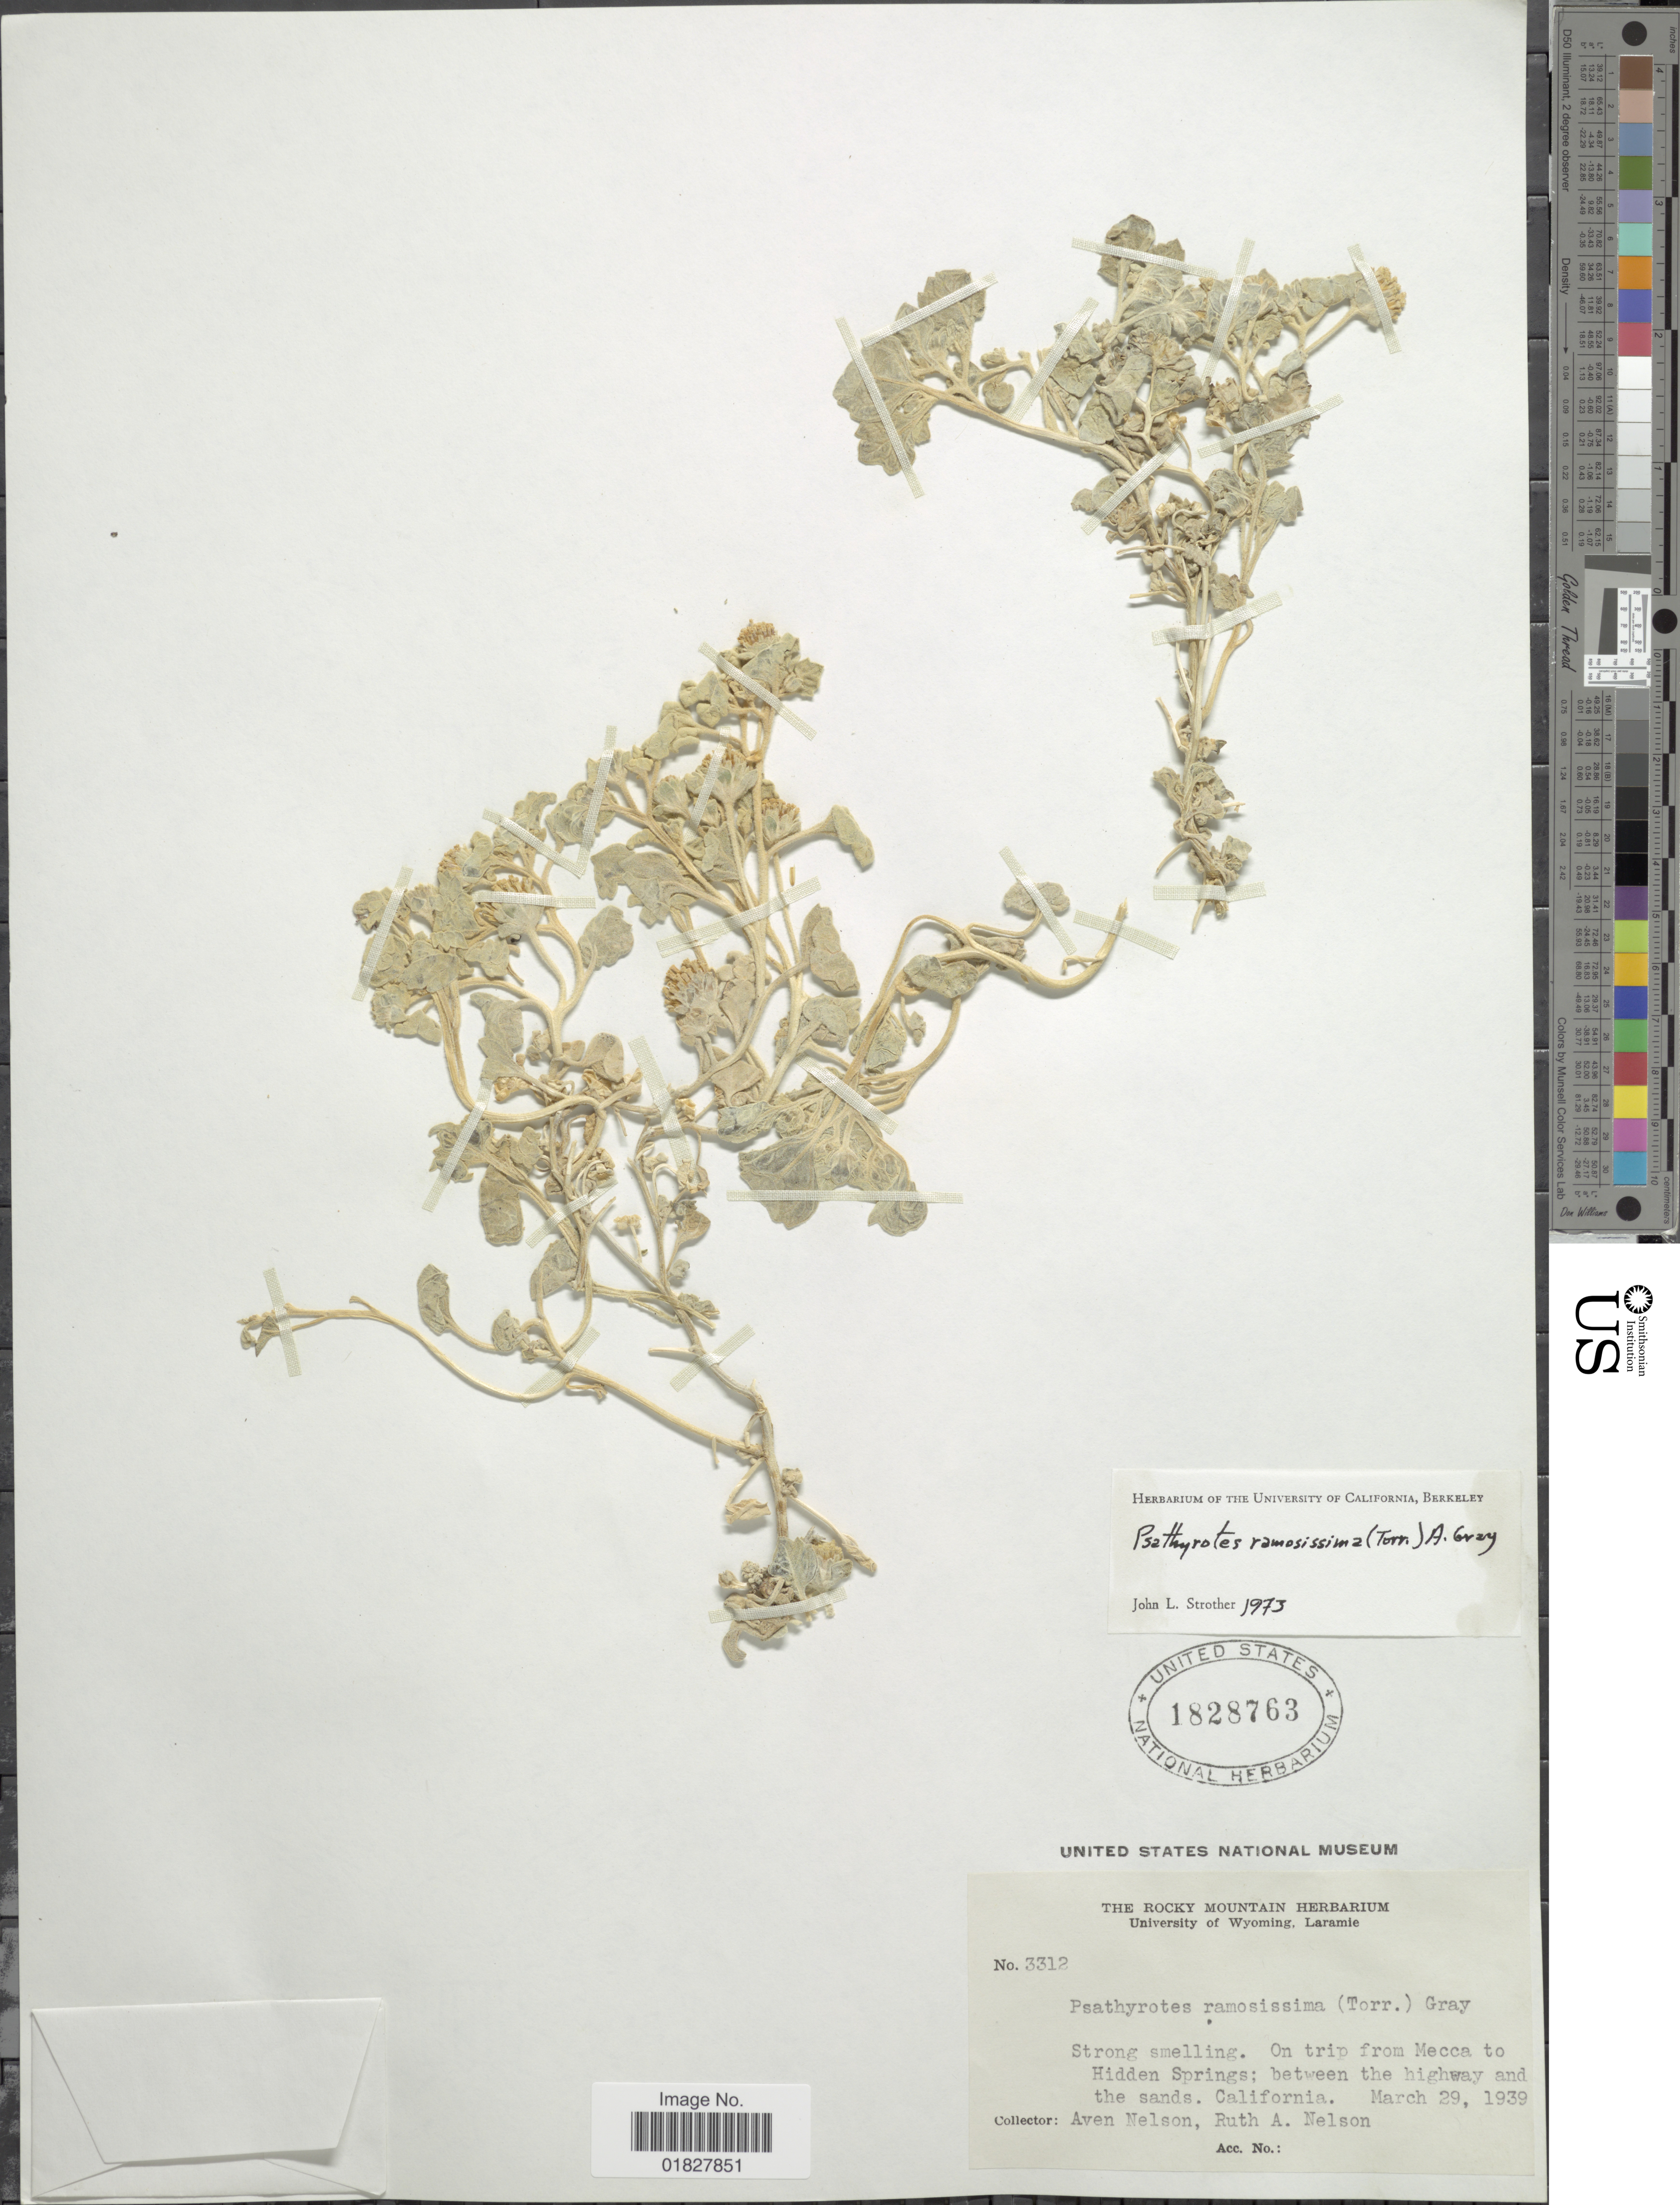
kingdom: Plantae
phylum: Tracheophyta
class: Magnoliopsida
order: Asterales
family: Asteraceae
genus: Psathyrotes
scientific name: Psathyrotes ramosissima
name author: (Torr.) A. Gray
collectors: A. Nelson & R. A. Nelson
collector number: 3312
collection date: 1939-03-29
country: United States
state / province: California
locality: On trip from Mecca to Hidden Springs, between the highway and the sands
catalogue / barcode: US 1828763